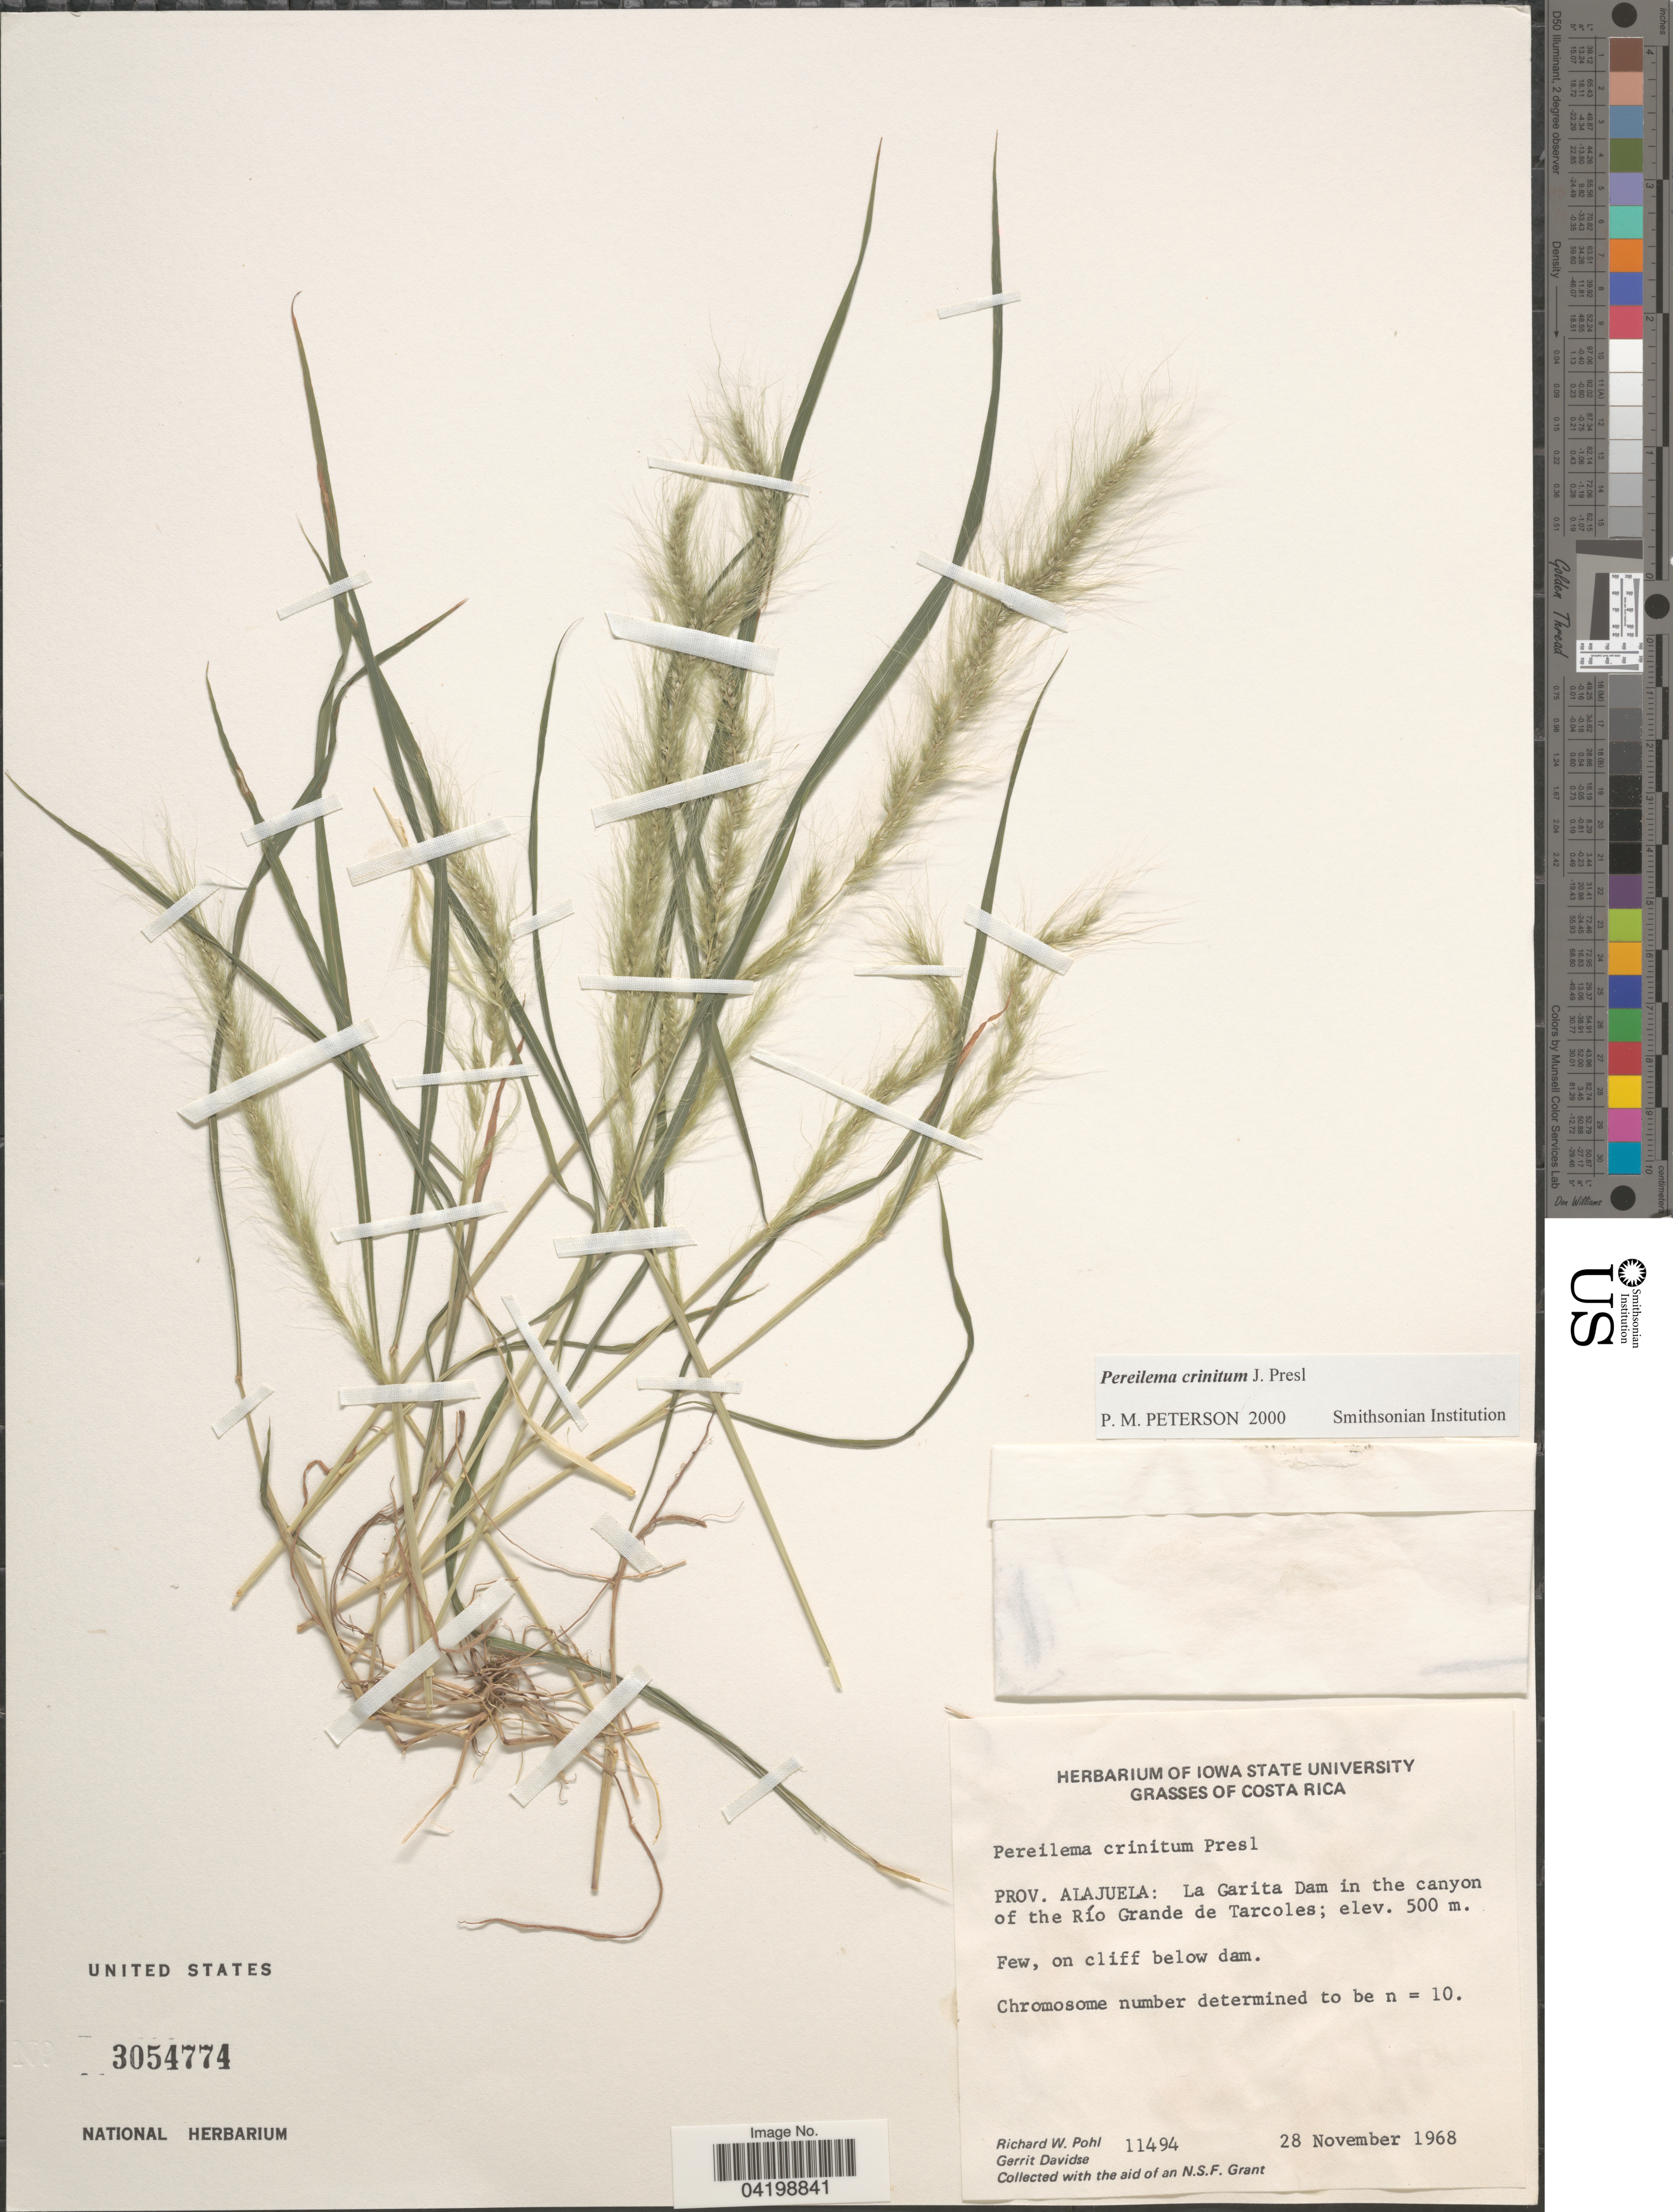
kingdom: Plantae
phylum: Tracheophyta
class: Liliopsida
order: Poales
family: Poaceae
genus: Muhlenbergia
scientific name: Muhlenbergia pereilema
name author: P.M. Peterson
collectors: R. W. Pohl & G. Davidse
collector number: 11494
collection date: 1968-11-28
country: Costa Rica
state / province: Alajuela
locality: La Garita Dam in the canyon of the Río Grande de Tarcoles.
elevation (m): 500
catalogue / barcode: US 3054774